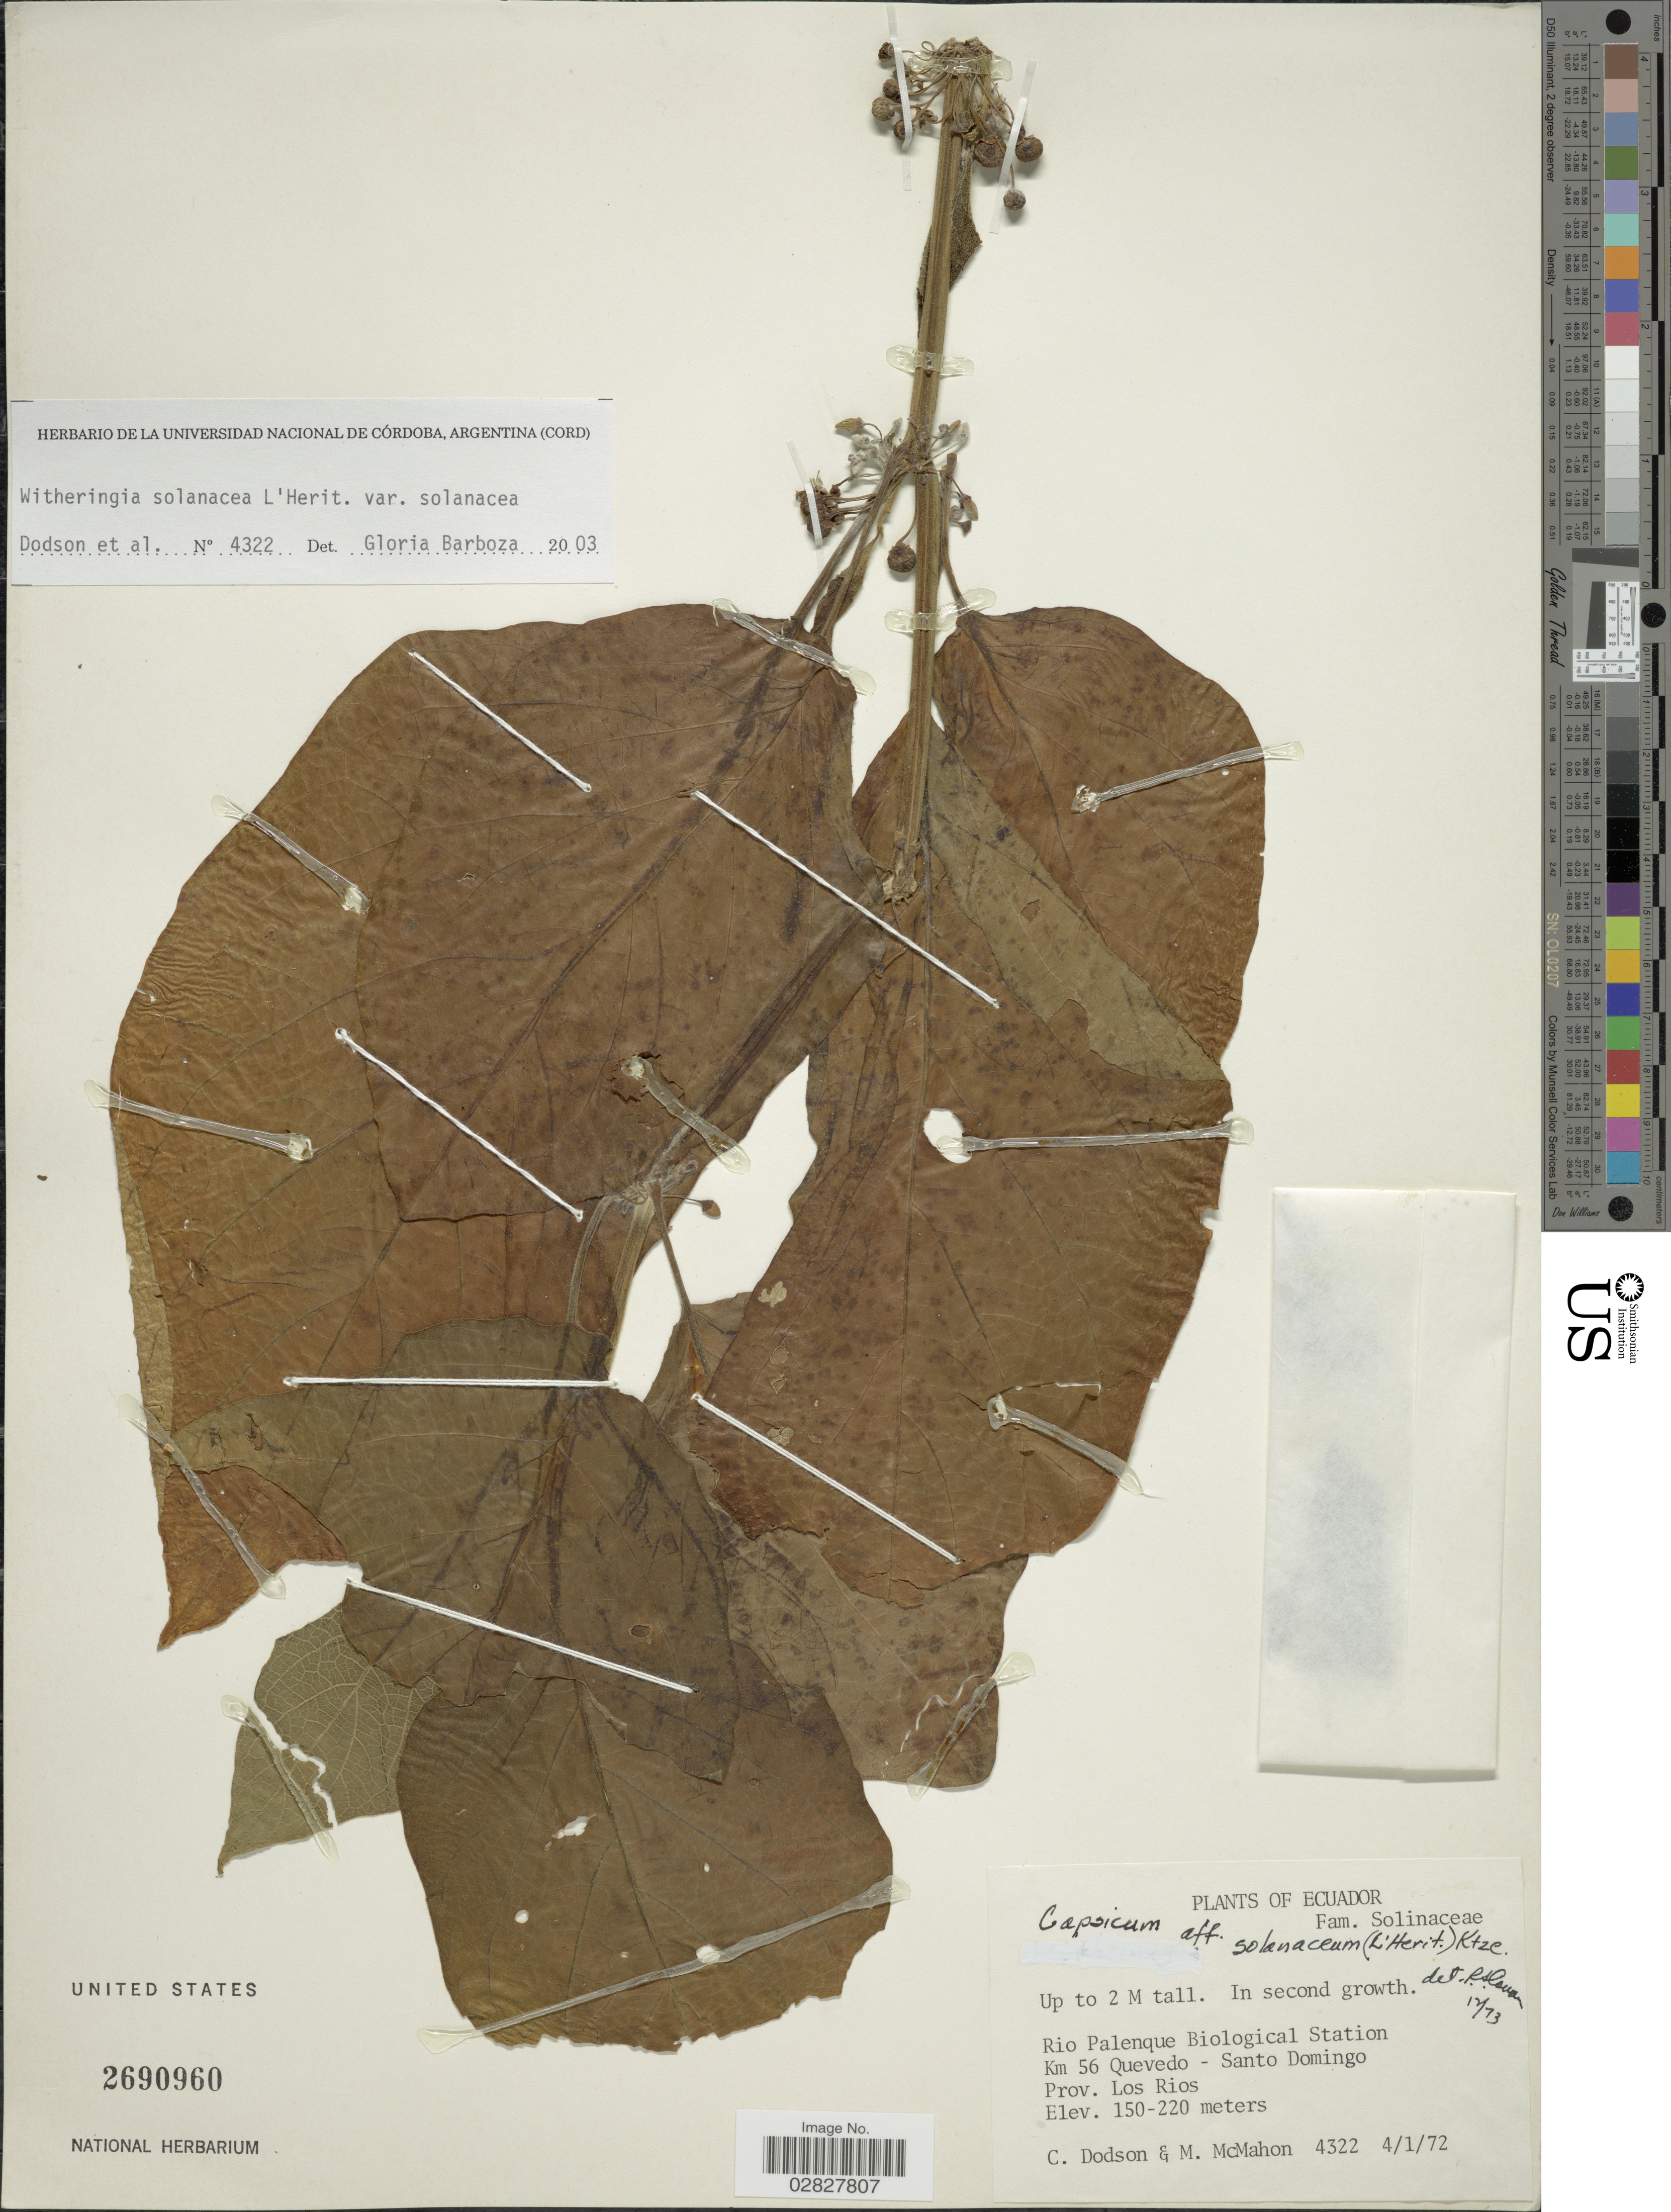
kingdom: Plantae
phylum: Tracheophyta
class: Magnoliopsida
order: Solanales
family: Solanaceae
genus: Witheringia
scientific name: Witheringia solanacea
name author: L'Hér.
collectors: C. Dodson & M. McMahon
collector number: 4322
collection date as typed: Transcribed d/m/y: 4/1/72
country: Ecuador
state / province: Los Ríos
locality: Rio Palenque Biological Station, Km 56 Quevedo - Santo Domingo, Prov. Los Rios.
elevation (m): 150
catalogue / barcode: US 2690960